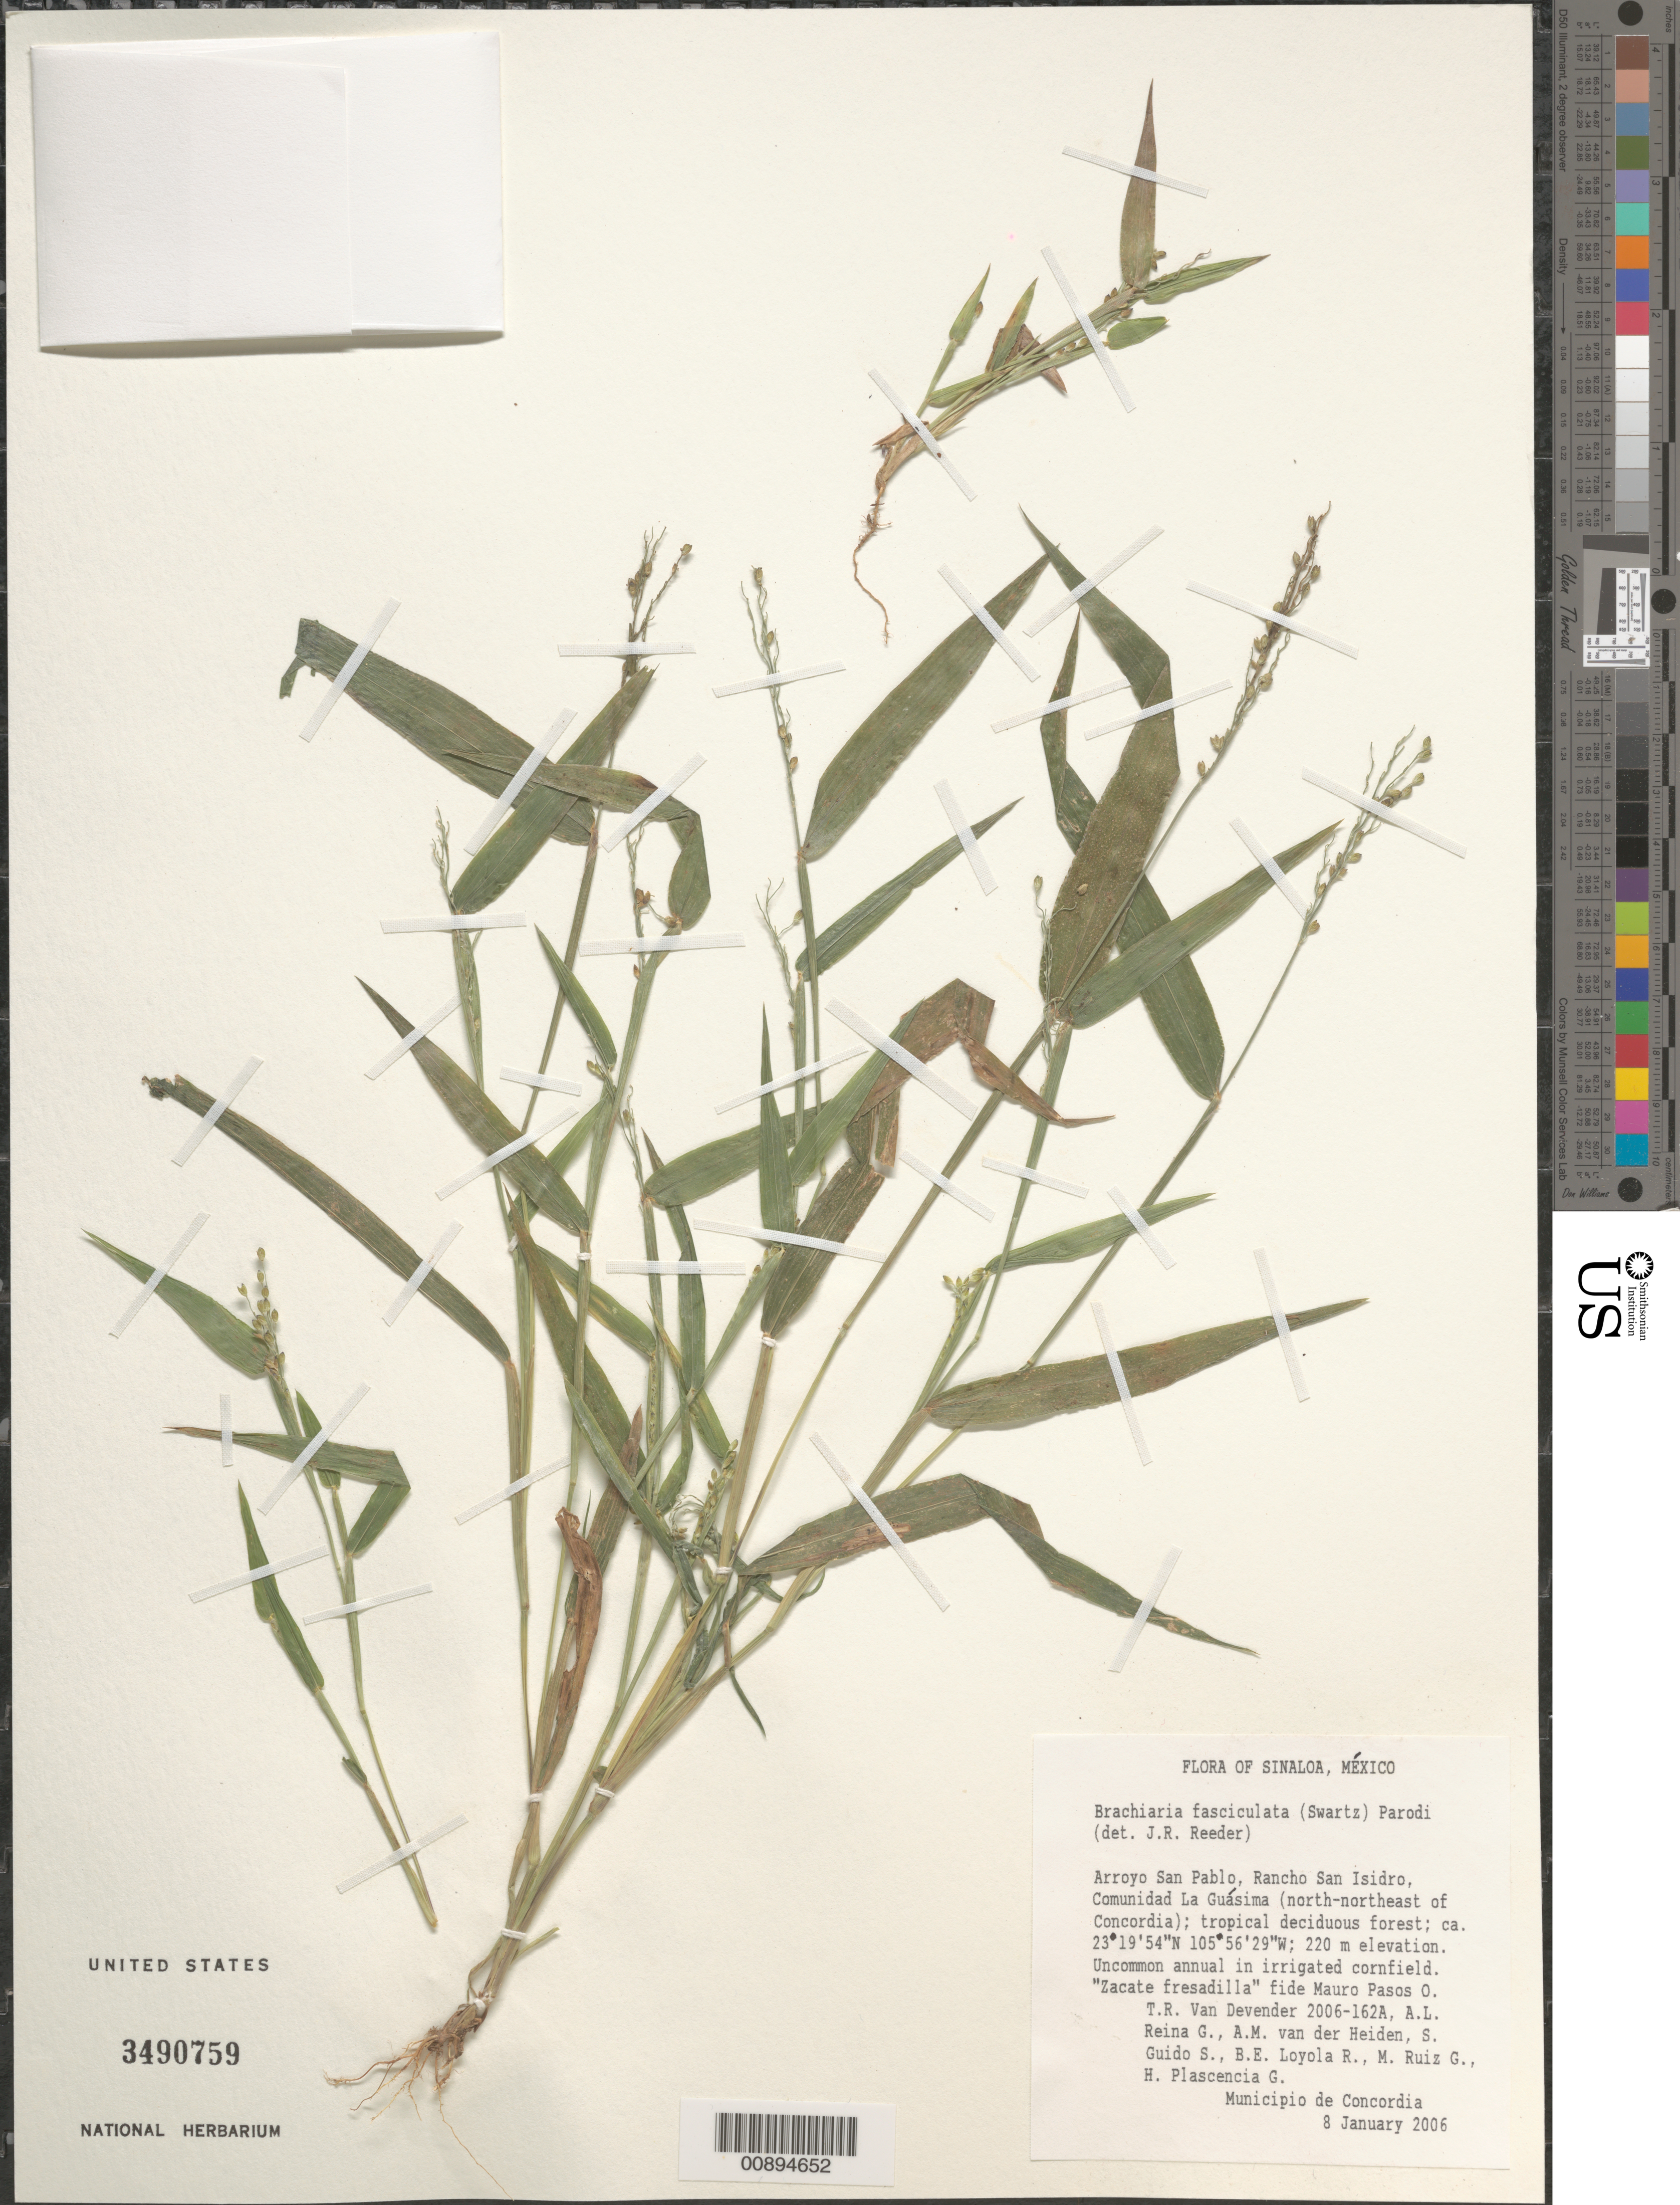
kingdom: Plantae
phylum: Tracheophyta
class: Liliopsida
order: Poales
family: Poaceae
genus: Brachiaria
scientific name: Brachiaria fasciculata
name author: (Sw.) Parodi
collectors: T. R. Van Devender, A. L. Reina G., A. M. van der Heiden, S. Guido S., B. E. Loyola G., M. Ruiz G. & H. Plascencia G.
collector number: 2006-162A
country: Mexico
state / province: Sinaloa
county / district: Concordia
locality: Arroyo San Pablo, Rancho San Isidro, Comunidad La Guisima, NNE of Concordia.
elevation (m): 220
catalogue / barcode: US 3490759